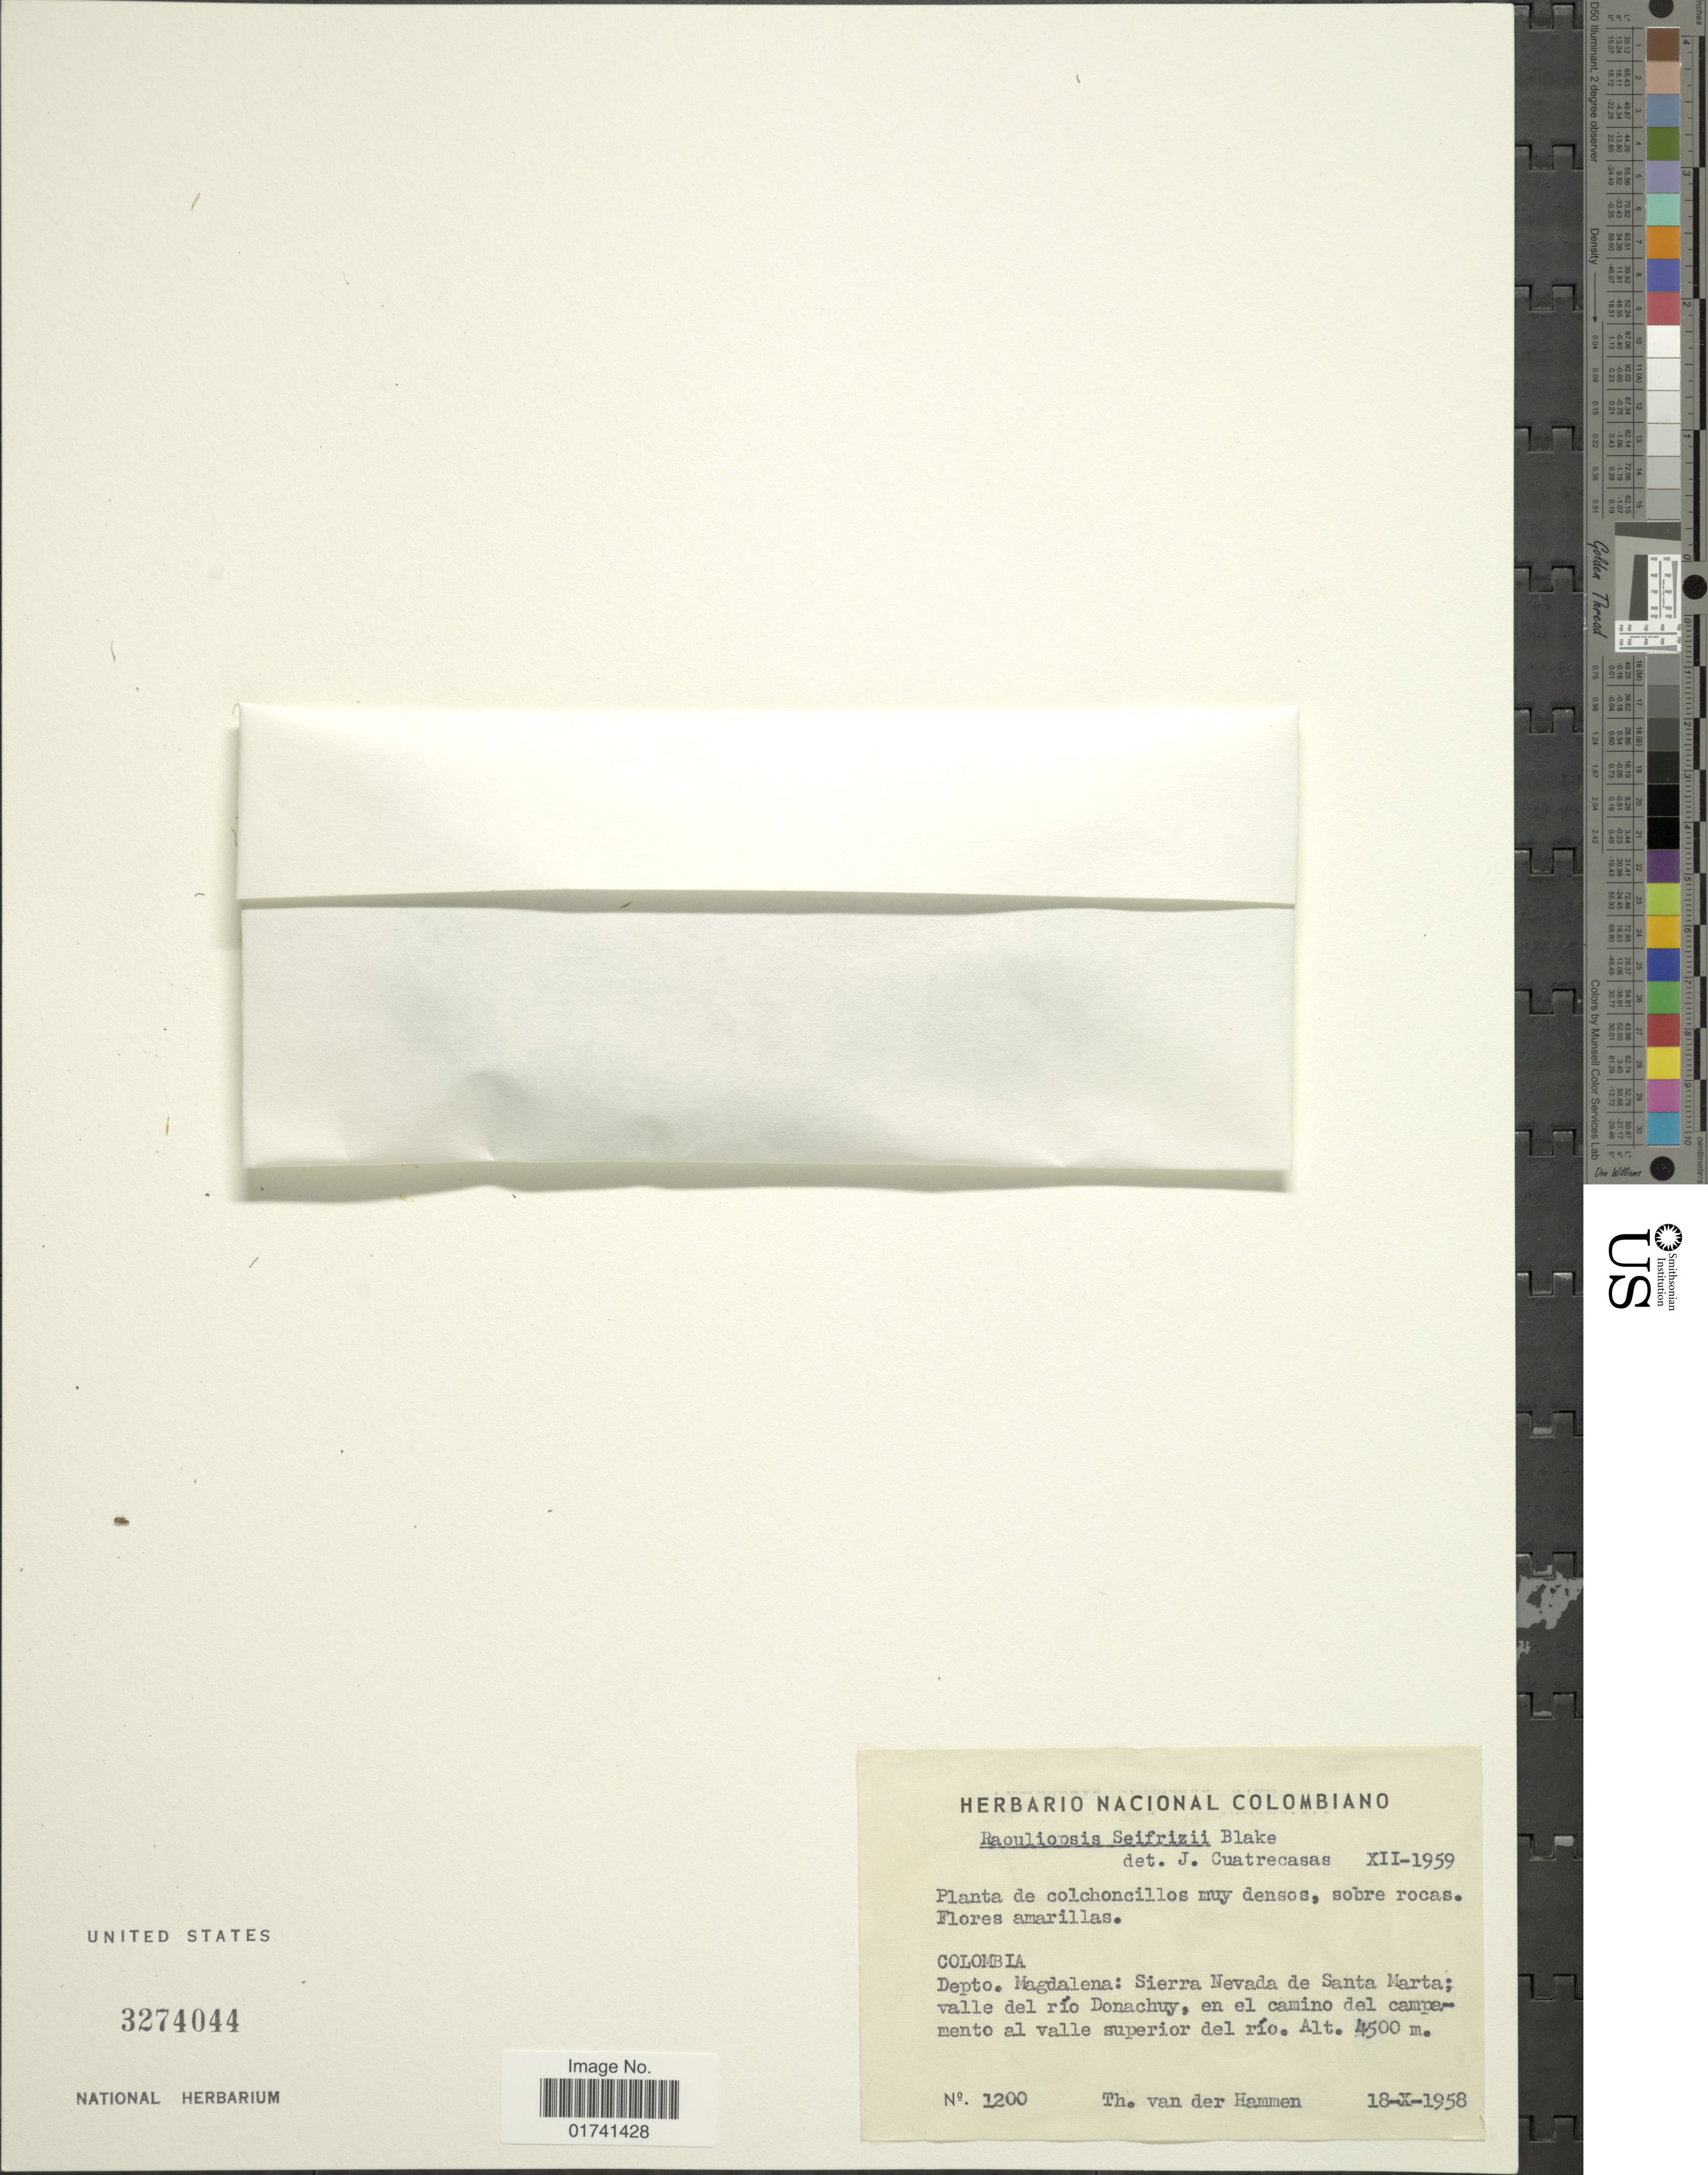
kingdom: Plantae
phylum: Tracheophyta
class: Magnoliopsida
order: Asterales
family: Asteraceae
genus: Raouliopsis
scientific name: Raouliopsis seifrizii var. drummondii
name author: S.F. Blake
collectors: T. Hammen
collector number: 1200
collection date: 1958-10-18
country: Colombia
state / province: Magdalena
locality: Sierra Nevada de Santa Marta; valle del rio Donachuy, en el camino del campamento al valle superior del rio.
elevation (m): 4500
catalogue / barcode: US 3274044